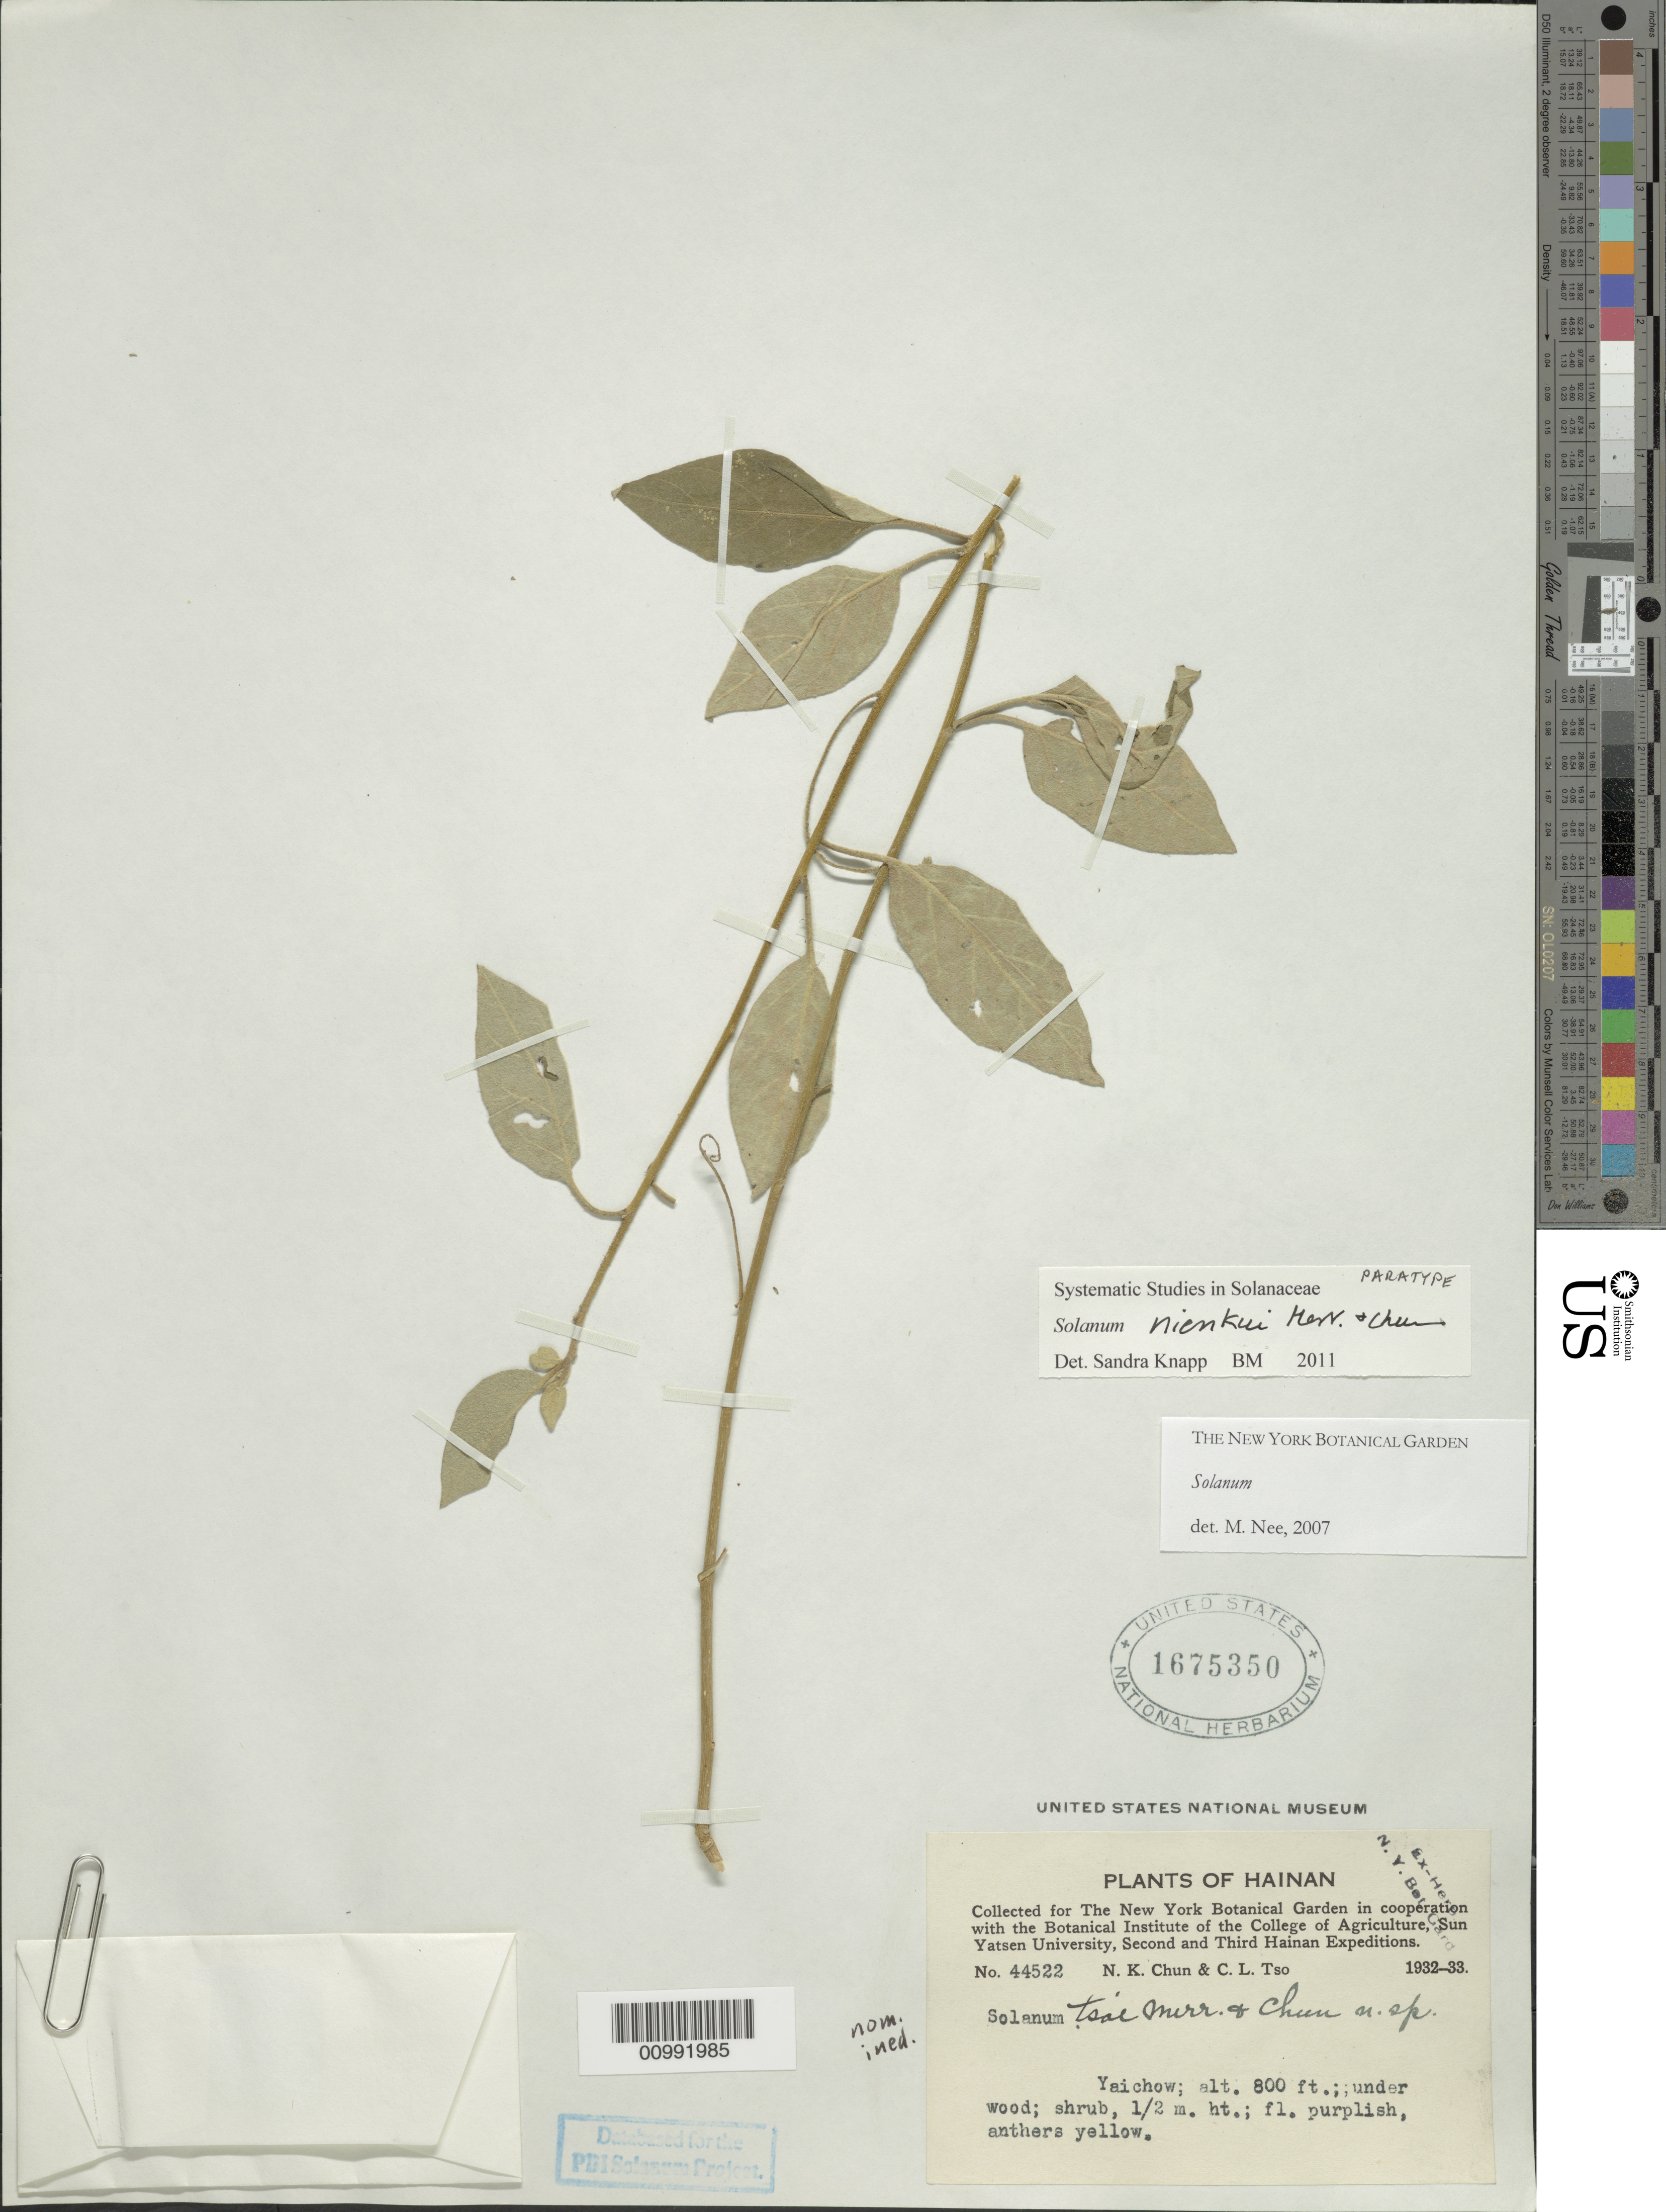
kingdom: Plantae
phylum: Tracheophyta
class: Magnoliopsida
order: Solanales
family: Solanaceae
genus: Solanum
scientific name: Solanum nienkui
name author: Merr. & Chun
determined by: Knapp, S. D.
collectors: N. K. Chun & C. Tso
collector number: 44522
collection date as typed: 1932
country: China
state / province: Hainan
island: Hainan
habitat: under wood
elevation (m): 243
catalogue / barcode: US 1675350